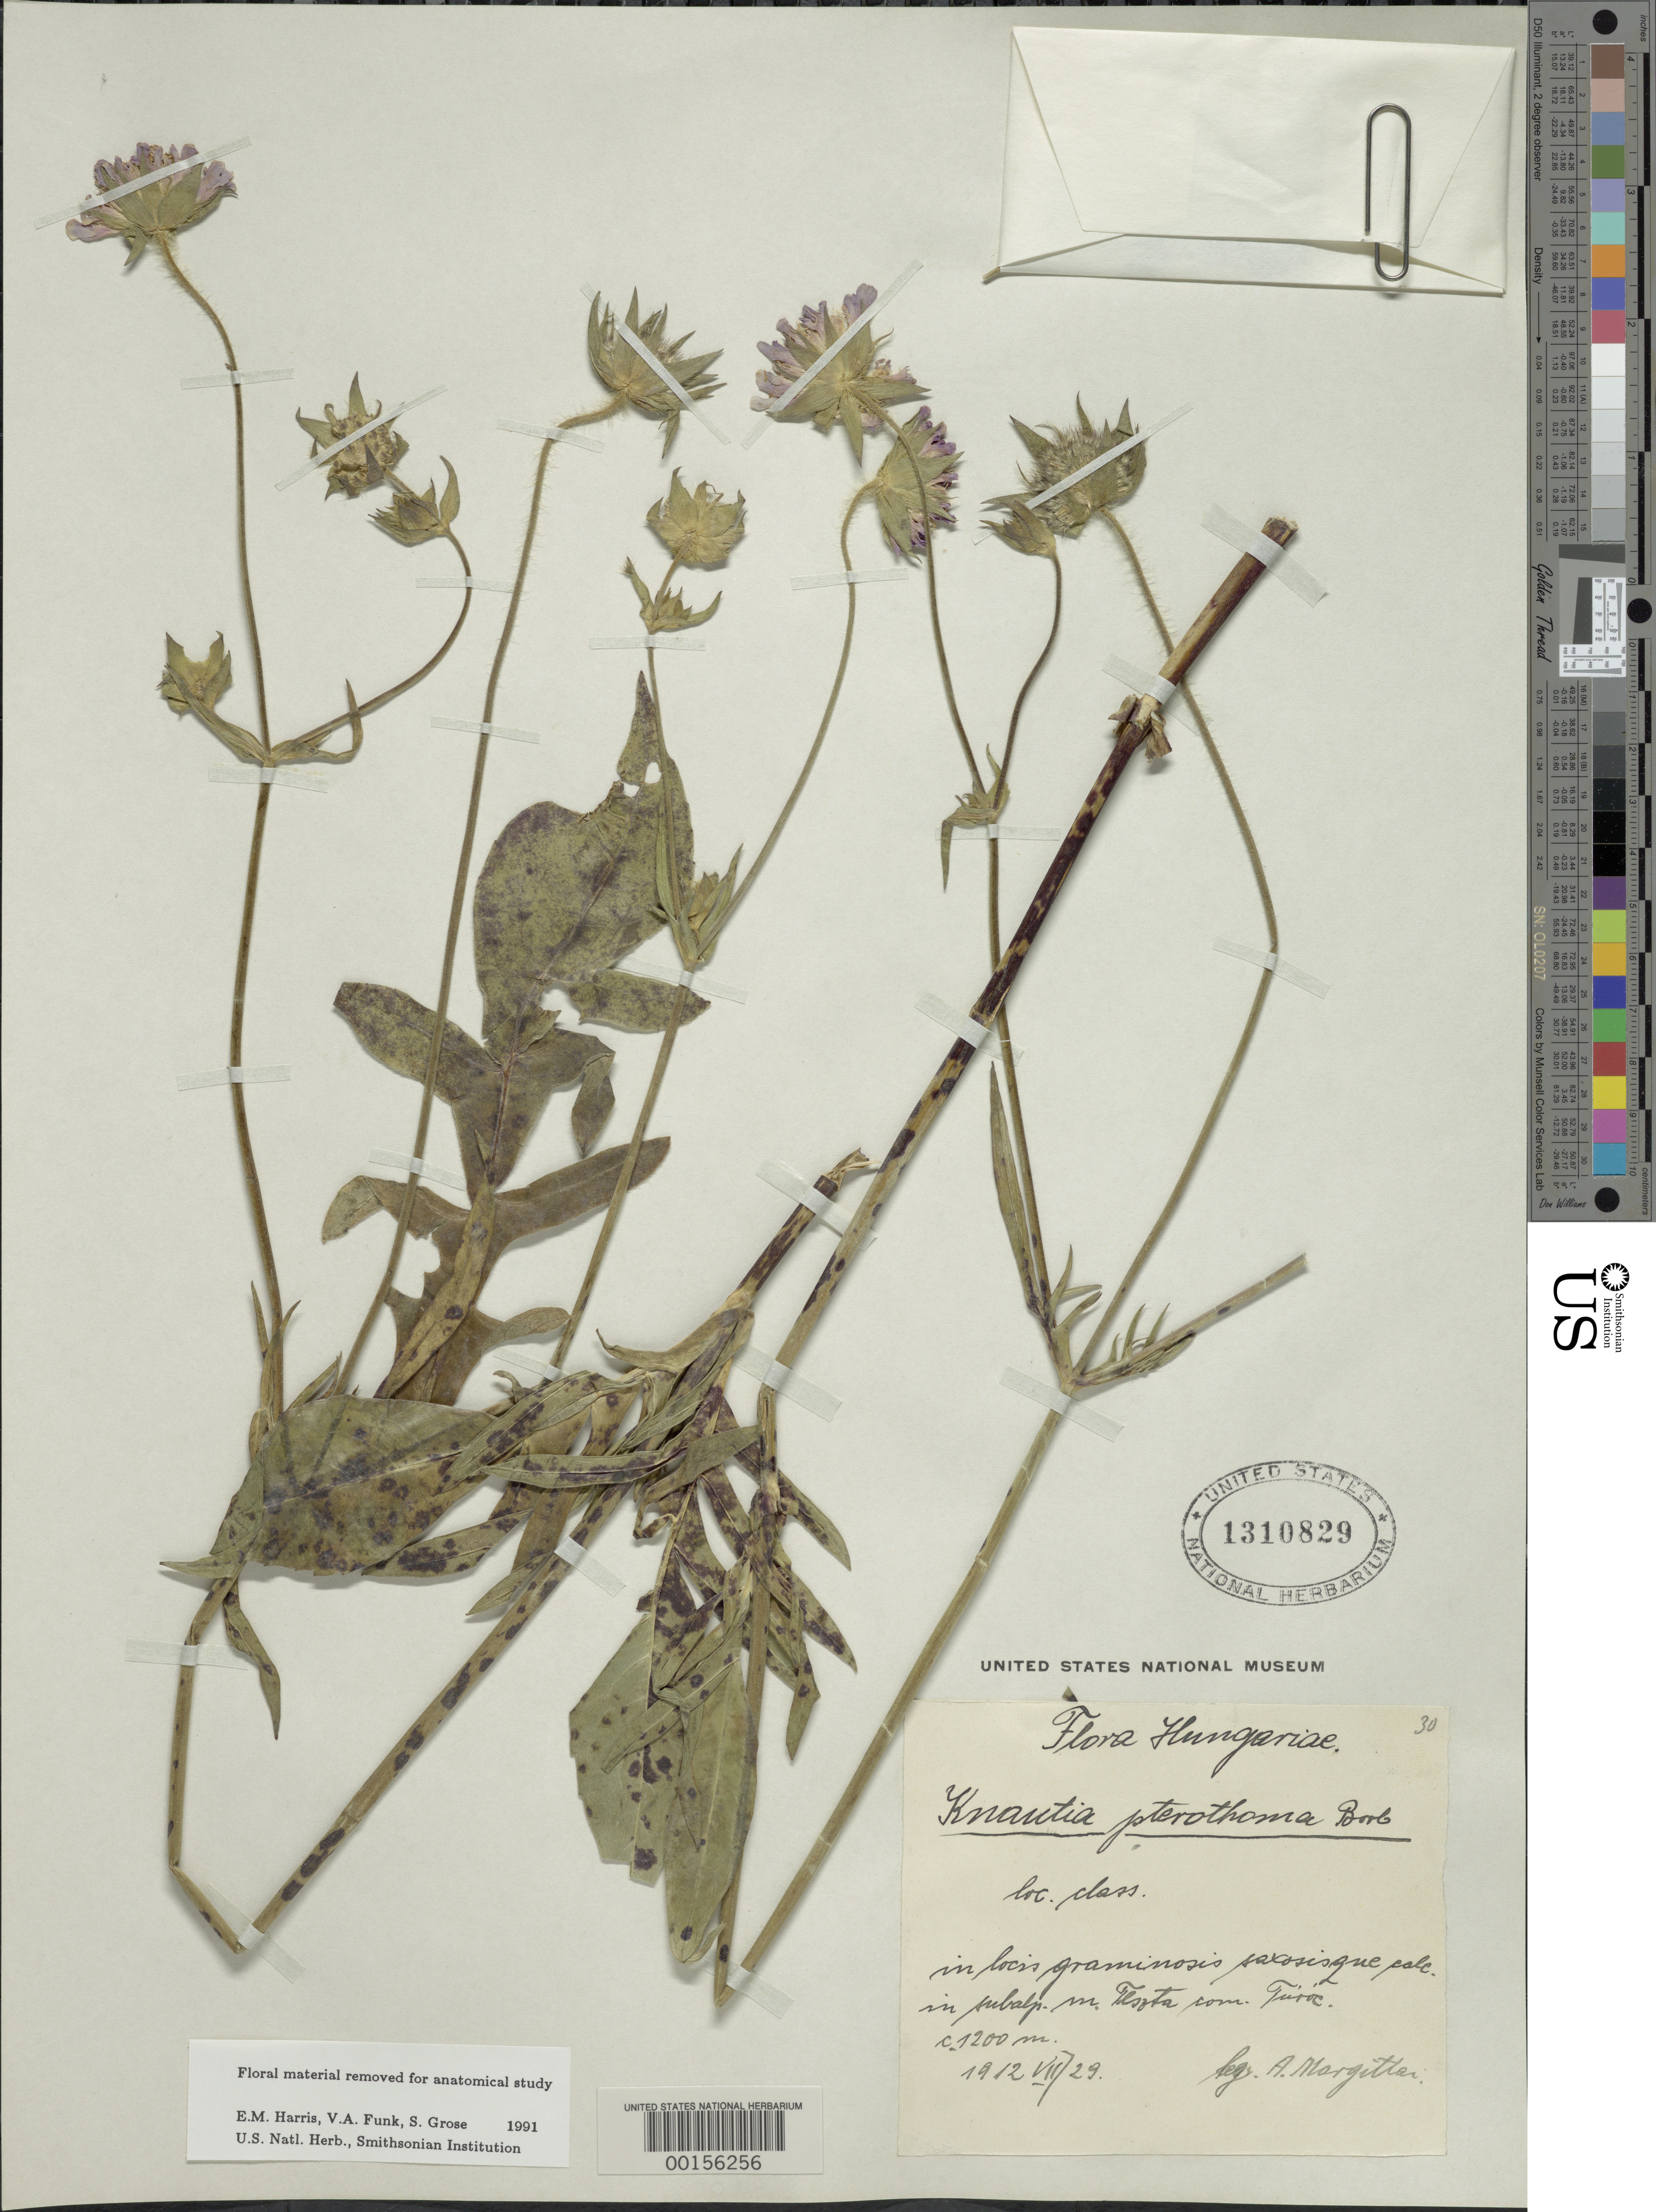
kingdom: Plantae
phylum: Tracheophyta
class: Magnoliopsida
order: Dipsacales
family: Caprifoliaceae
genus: Knautia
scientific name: Knautia pterotoma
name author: (Borbás) Szabó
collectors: A. Margittai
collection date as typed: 29 Jul 1912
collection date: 1912-07-29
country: Hungary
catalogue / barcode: US 1310829